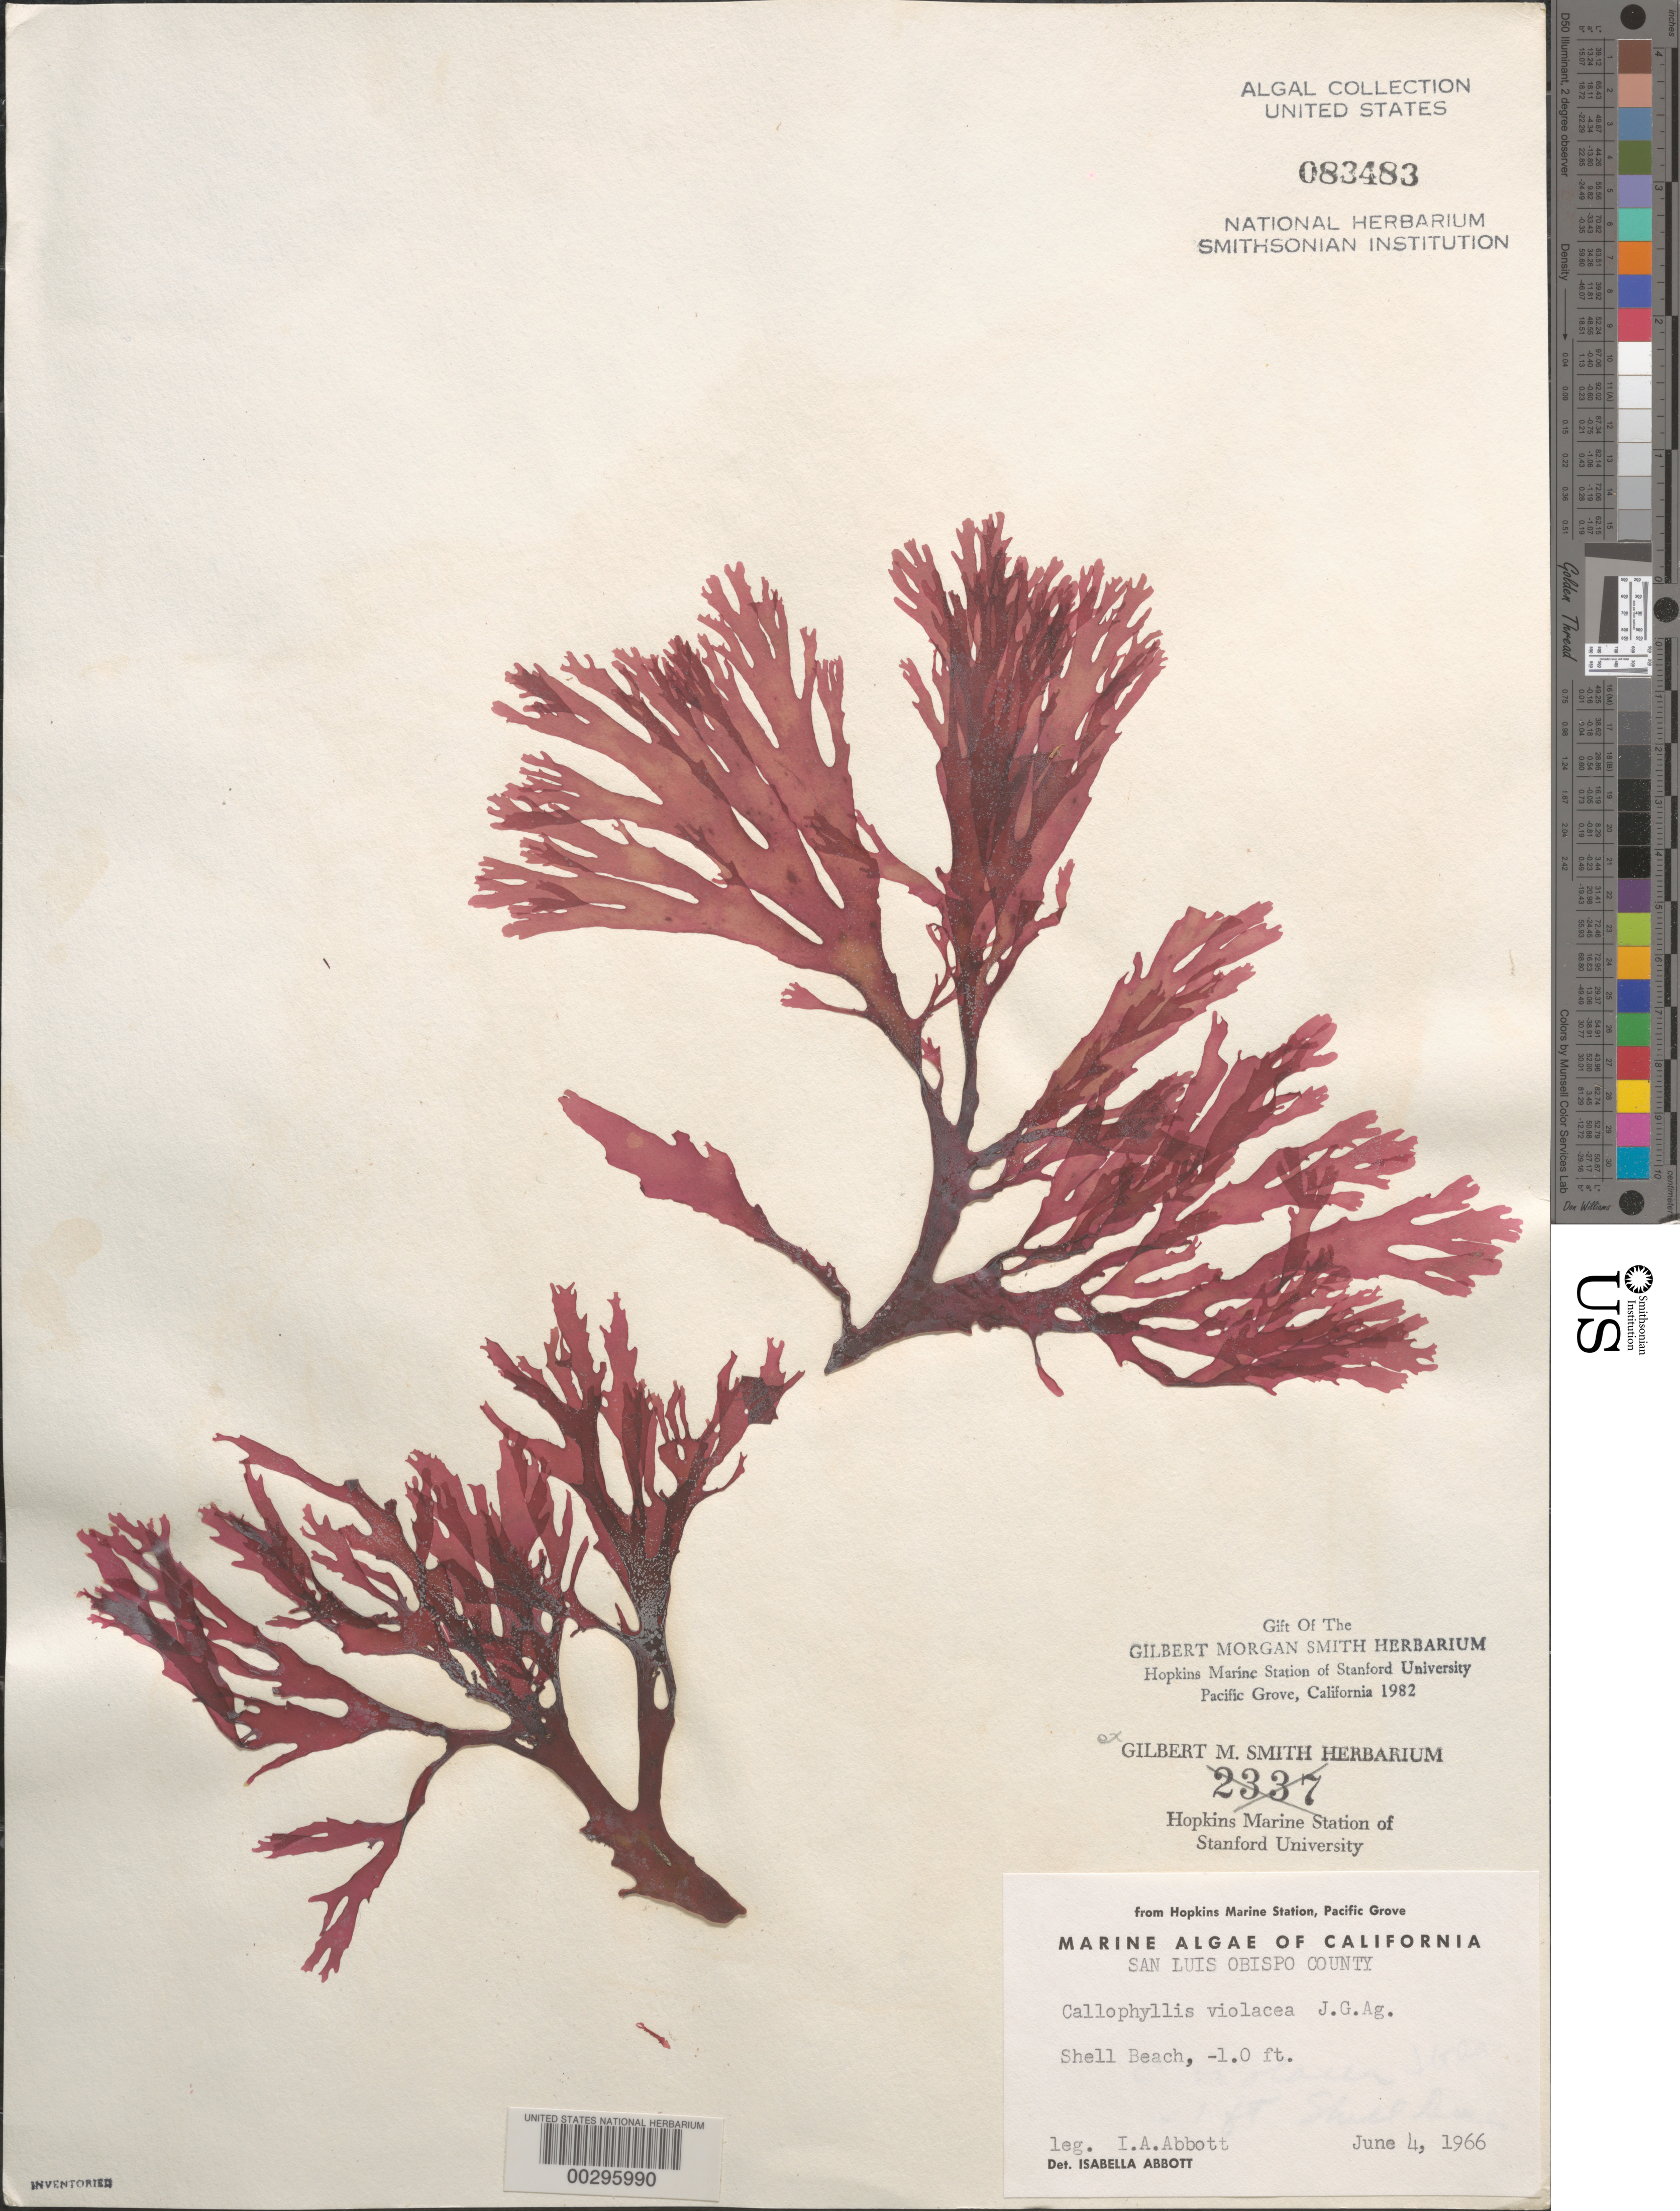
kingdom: Plantae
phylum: Rhodophyta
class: Florideophyceae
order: Gigartinales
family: Kallymeniaceae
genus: Callophyllis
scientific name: Callophyllis violacea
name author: J. Agardh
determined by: Abbott, Isabella A.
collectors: I. A. Abbott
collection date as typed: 04 Jun 1966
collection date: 1966-06-04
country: United States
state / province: California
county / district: San Luis Obispo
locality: Shell Beach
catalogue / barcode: US 83483